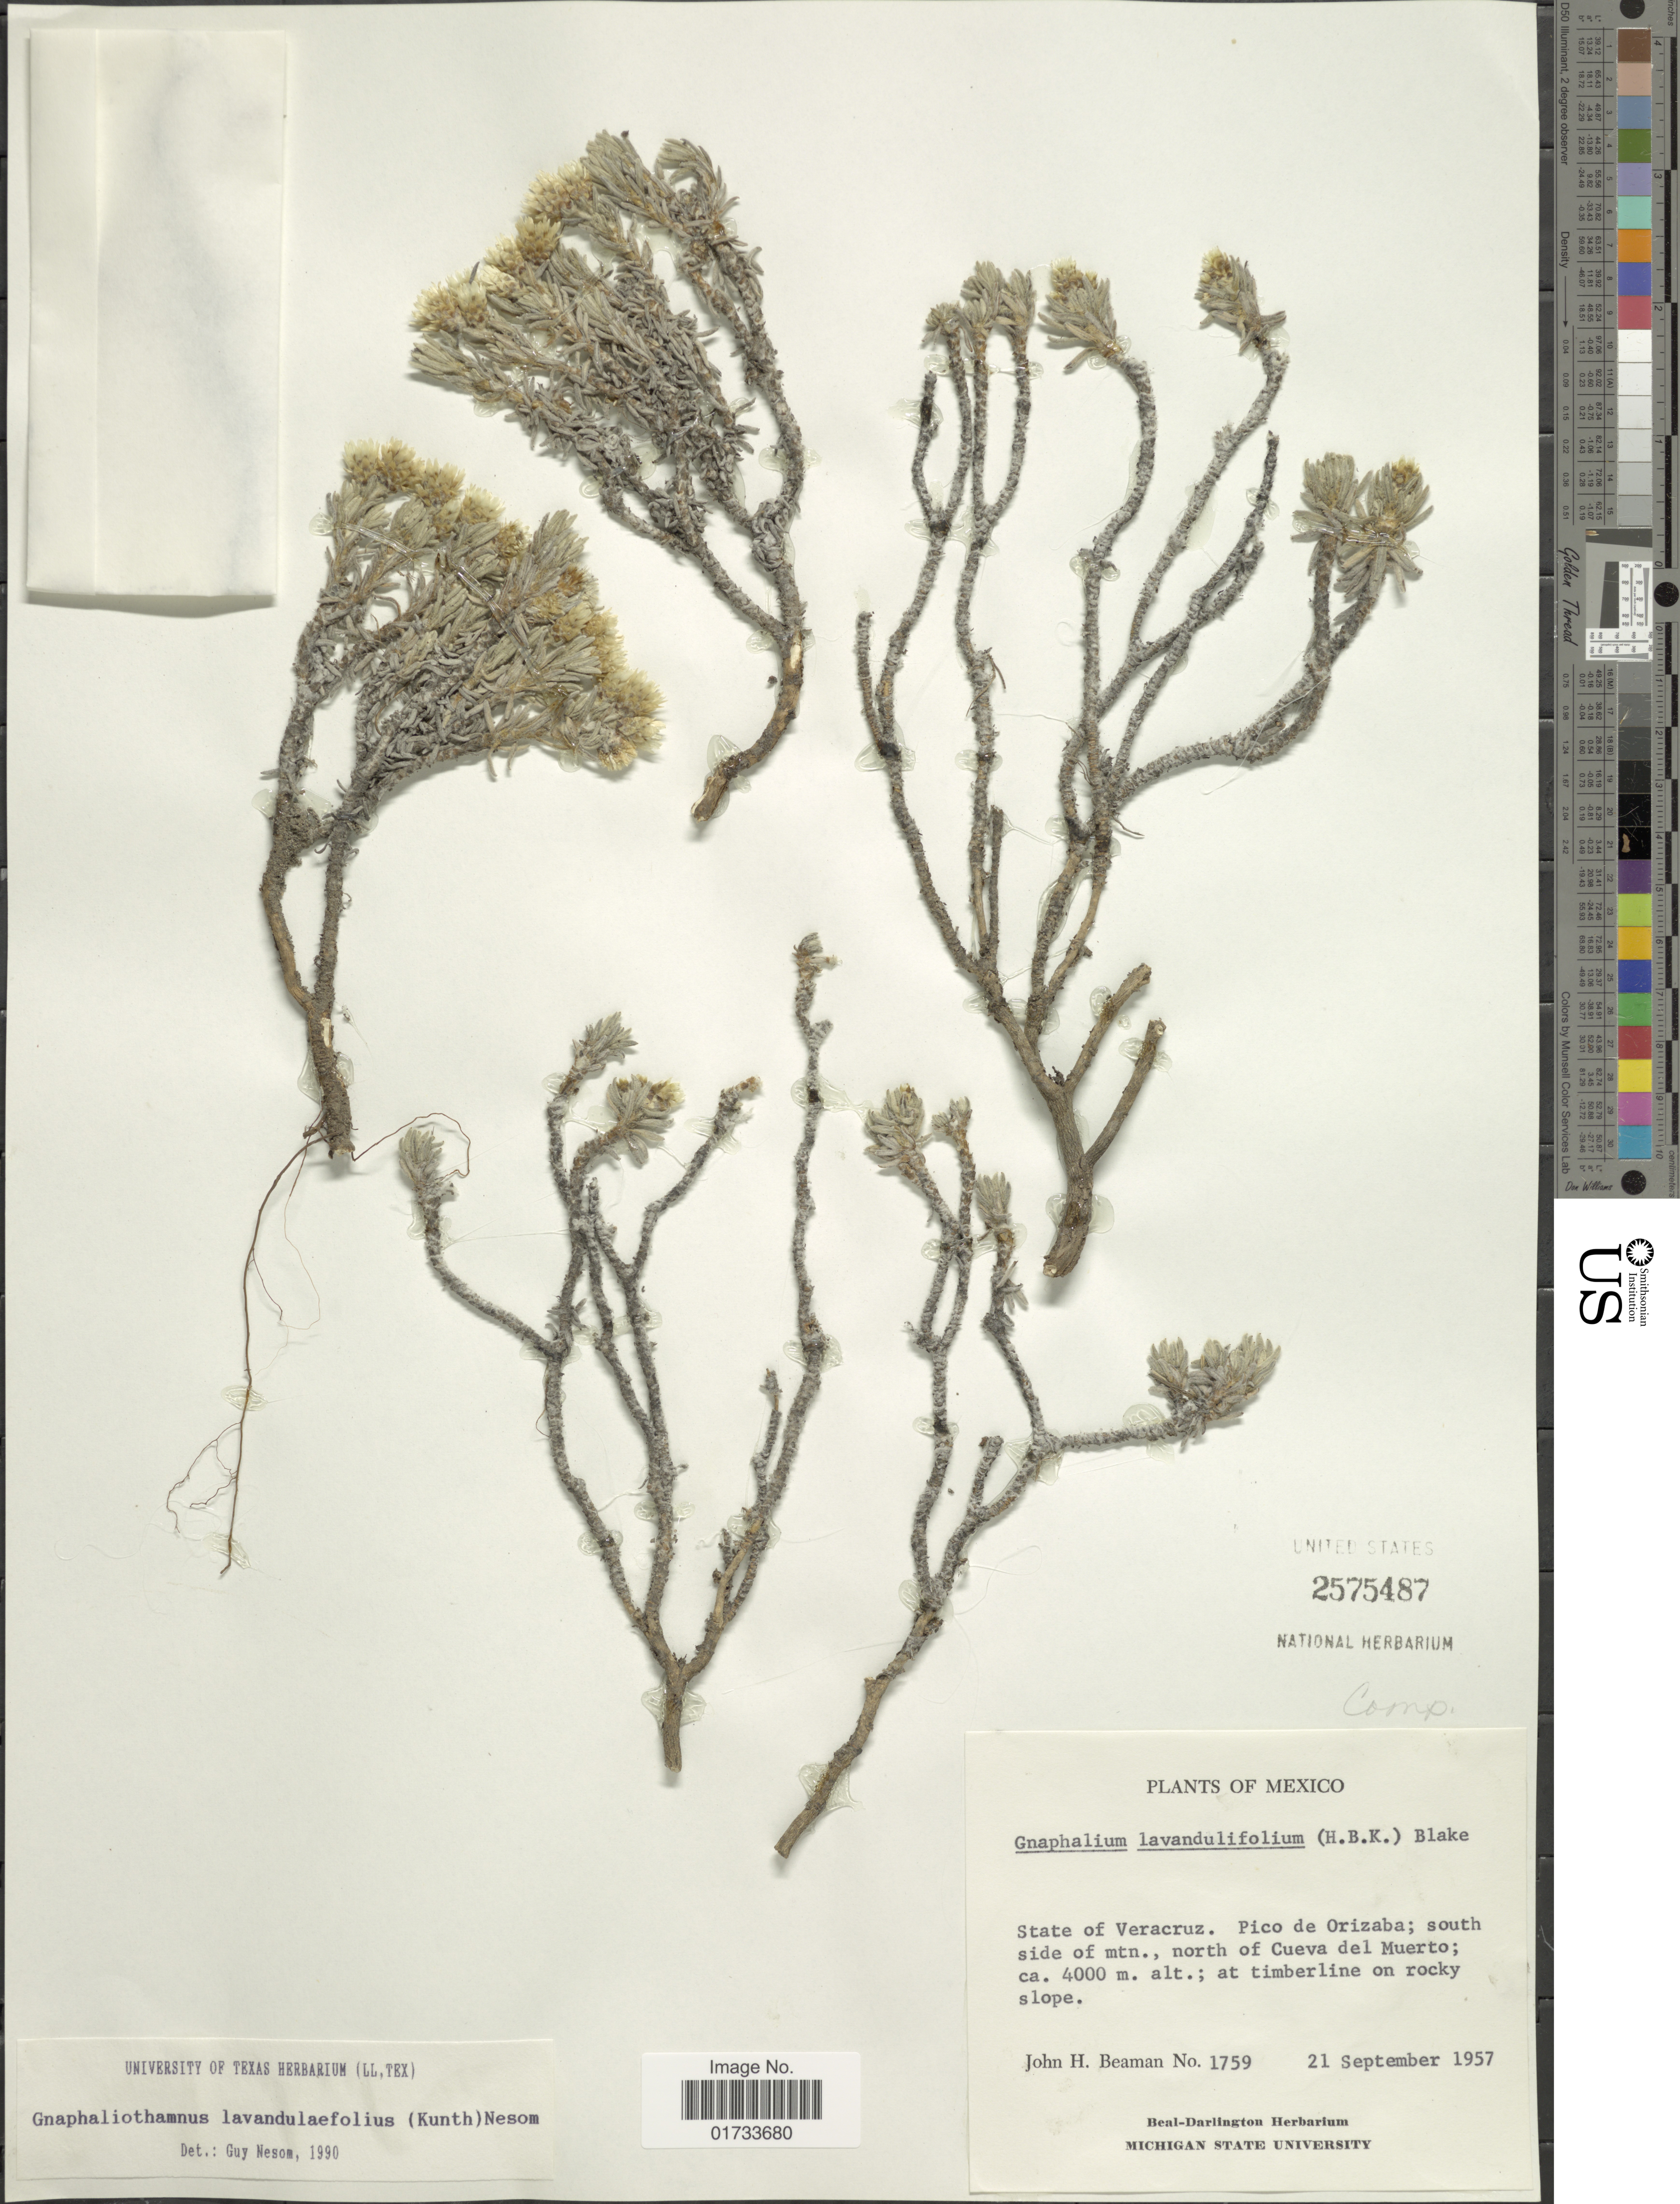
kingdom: Plantae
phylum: Tracheophyta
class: Magnoliopsida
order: Asterales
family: Asteraceae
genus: Chionolaena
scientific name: Chionolaena lavandulifolia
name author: (Kunth) Benth. & Hook.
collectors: J. H. Beaman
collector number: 1759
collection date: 1957-09-21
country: Mexico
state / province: Veracruz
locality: Pico de Orizaba; south side of mtn., north of Cueva del Muerto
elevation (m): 4000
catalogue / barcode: US 2575487